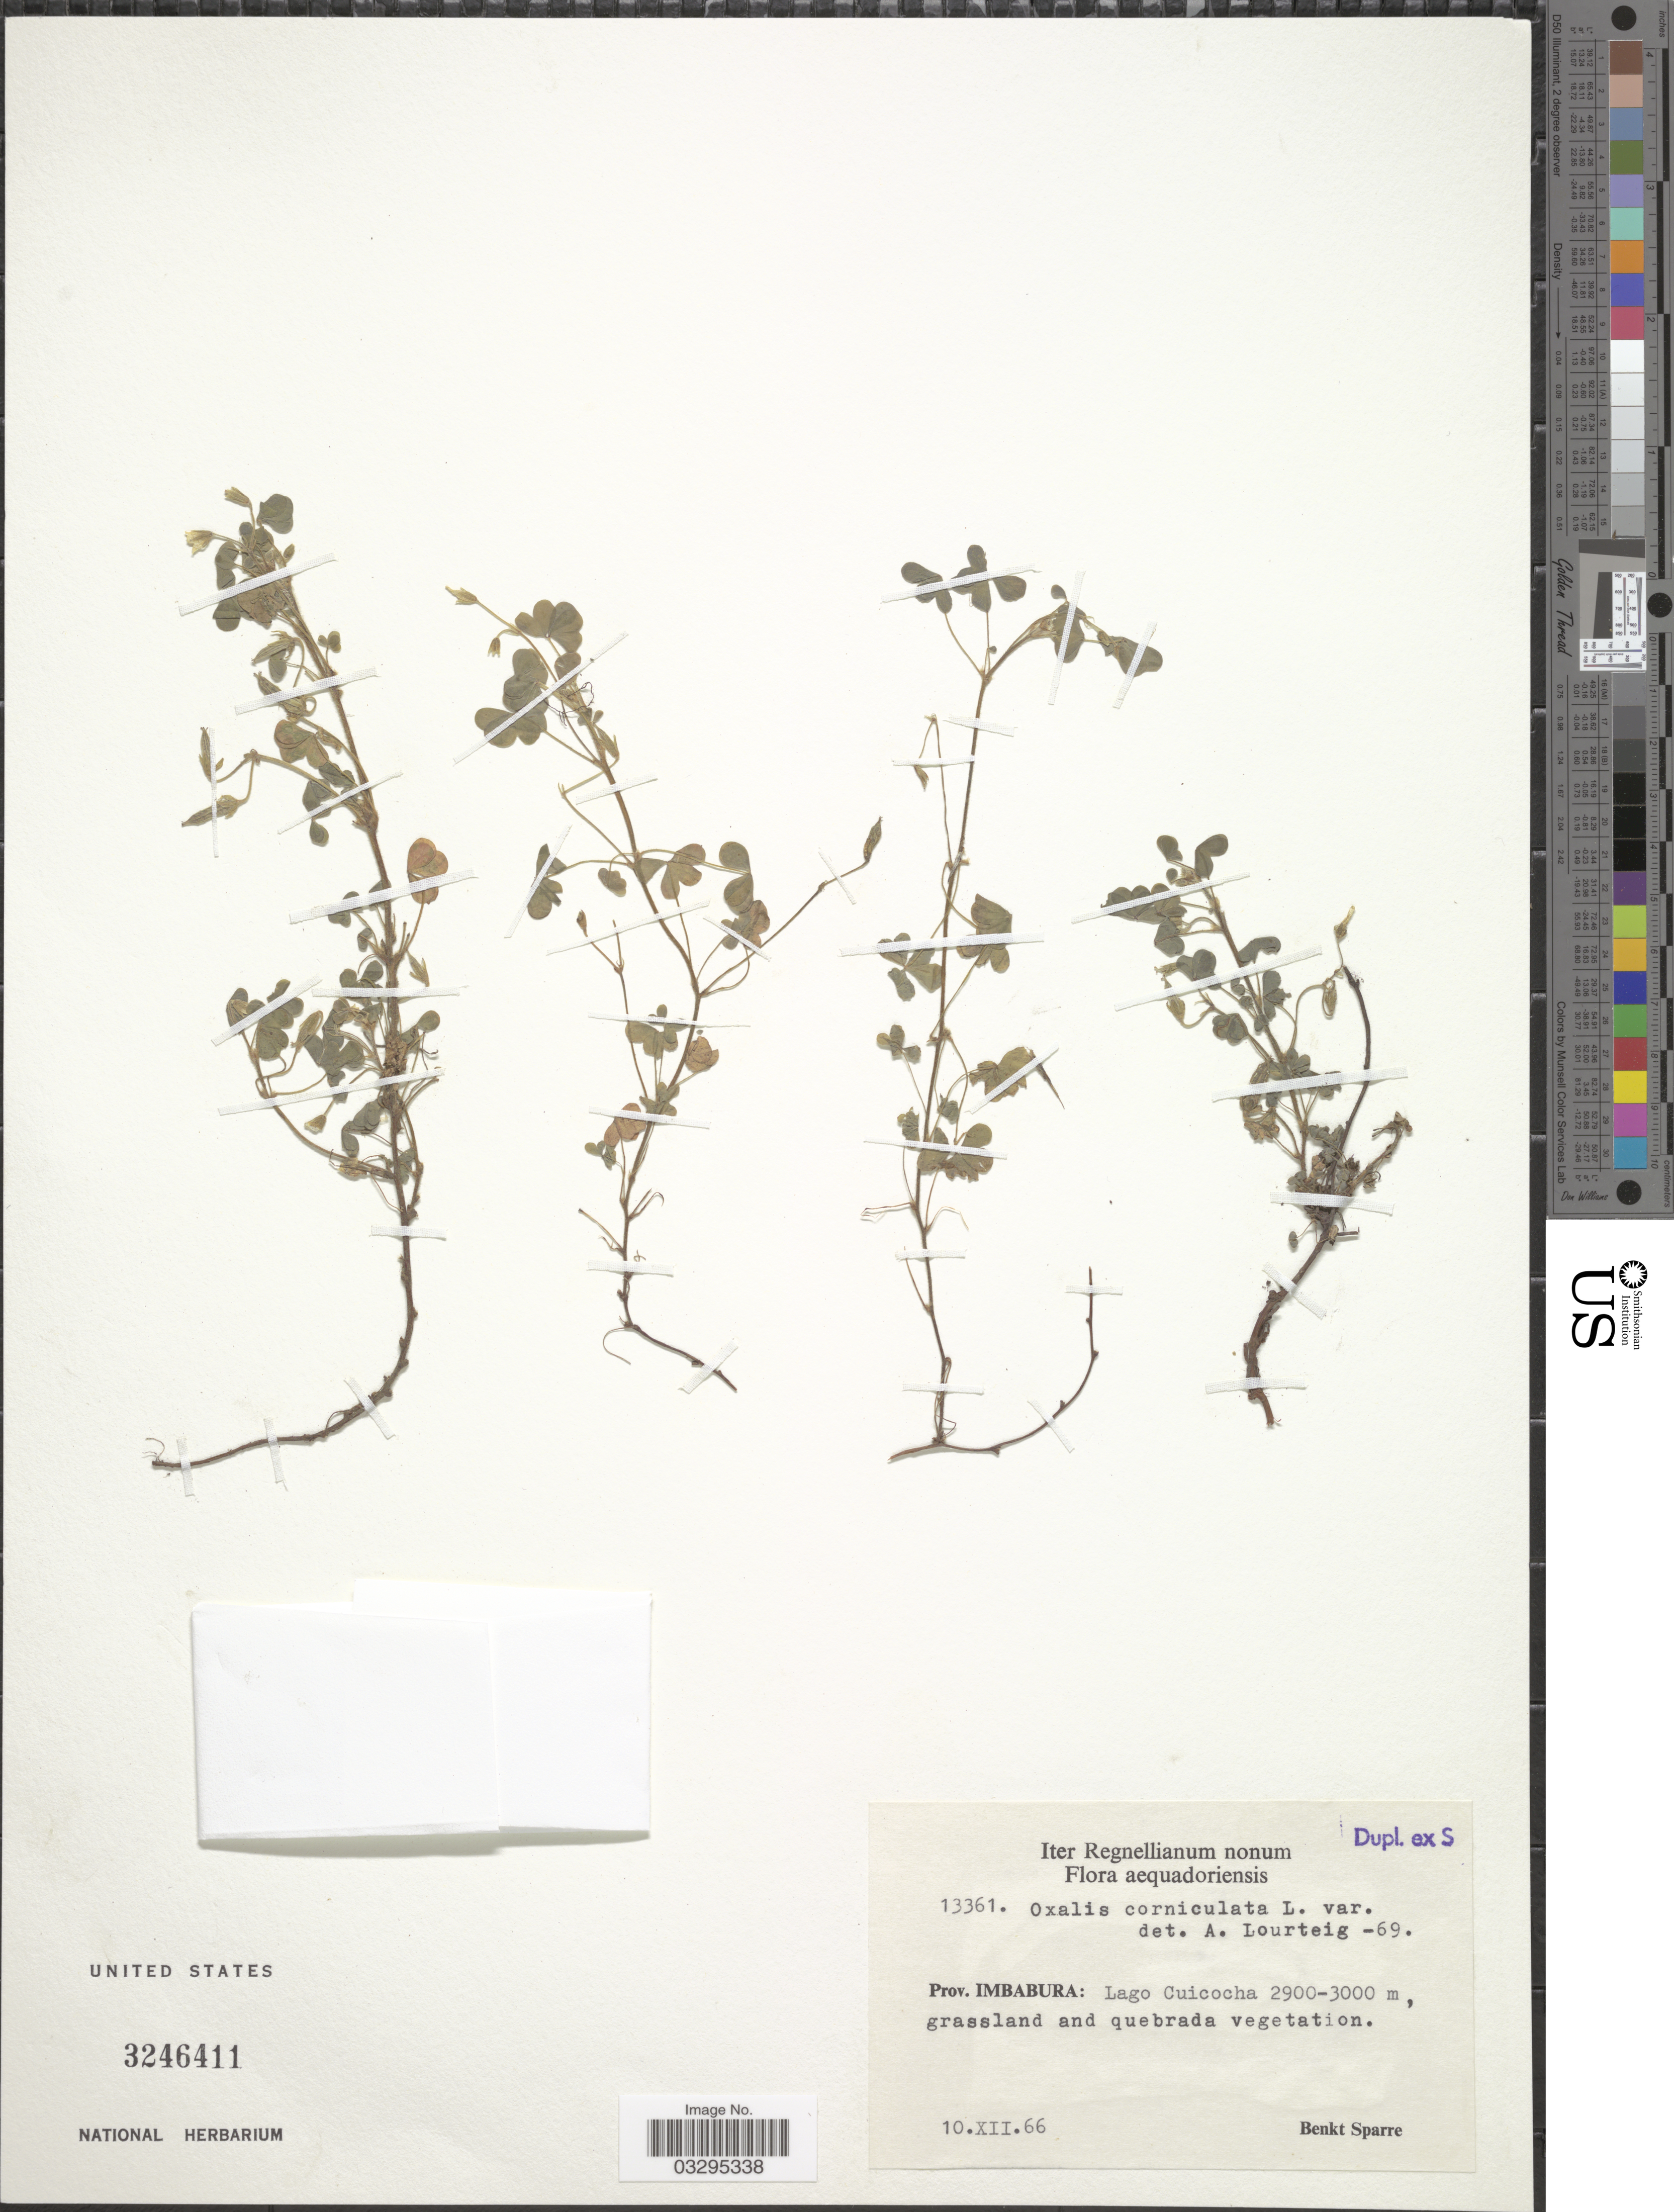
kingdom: Plantae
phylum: Tracheophyta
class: Magnoliopsida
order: Oxalidales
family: Oxalidaceae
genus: Oxalis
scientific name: Oxalis corniculata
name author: L.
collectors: B. Sparre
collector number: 13361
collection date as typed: Transcribed d/m/y: 10/12/66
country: Ecuador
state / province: Imbabura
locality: Aequadoriensis. Lago Cuicocha.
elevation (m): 2900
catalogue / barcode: US 3246411